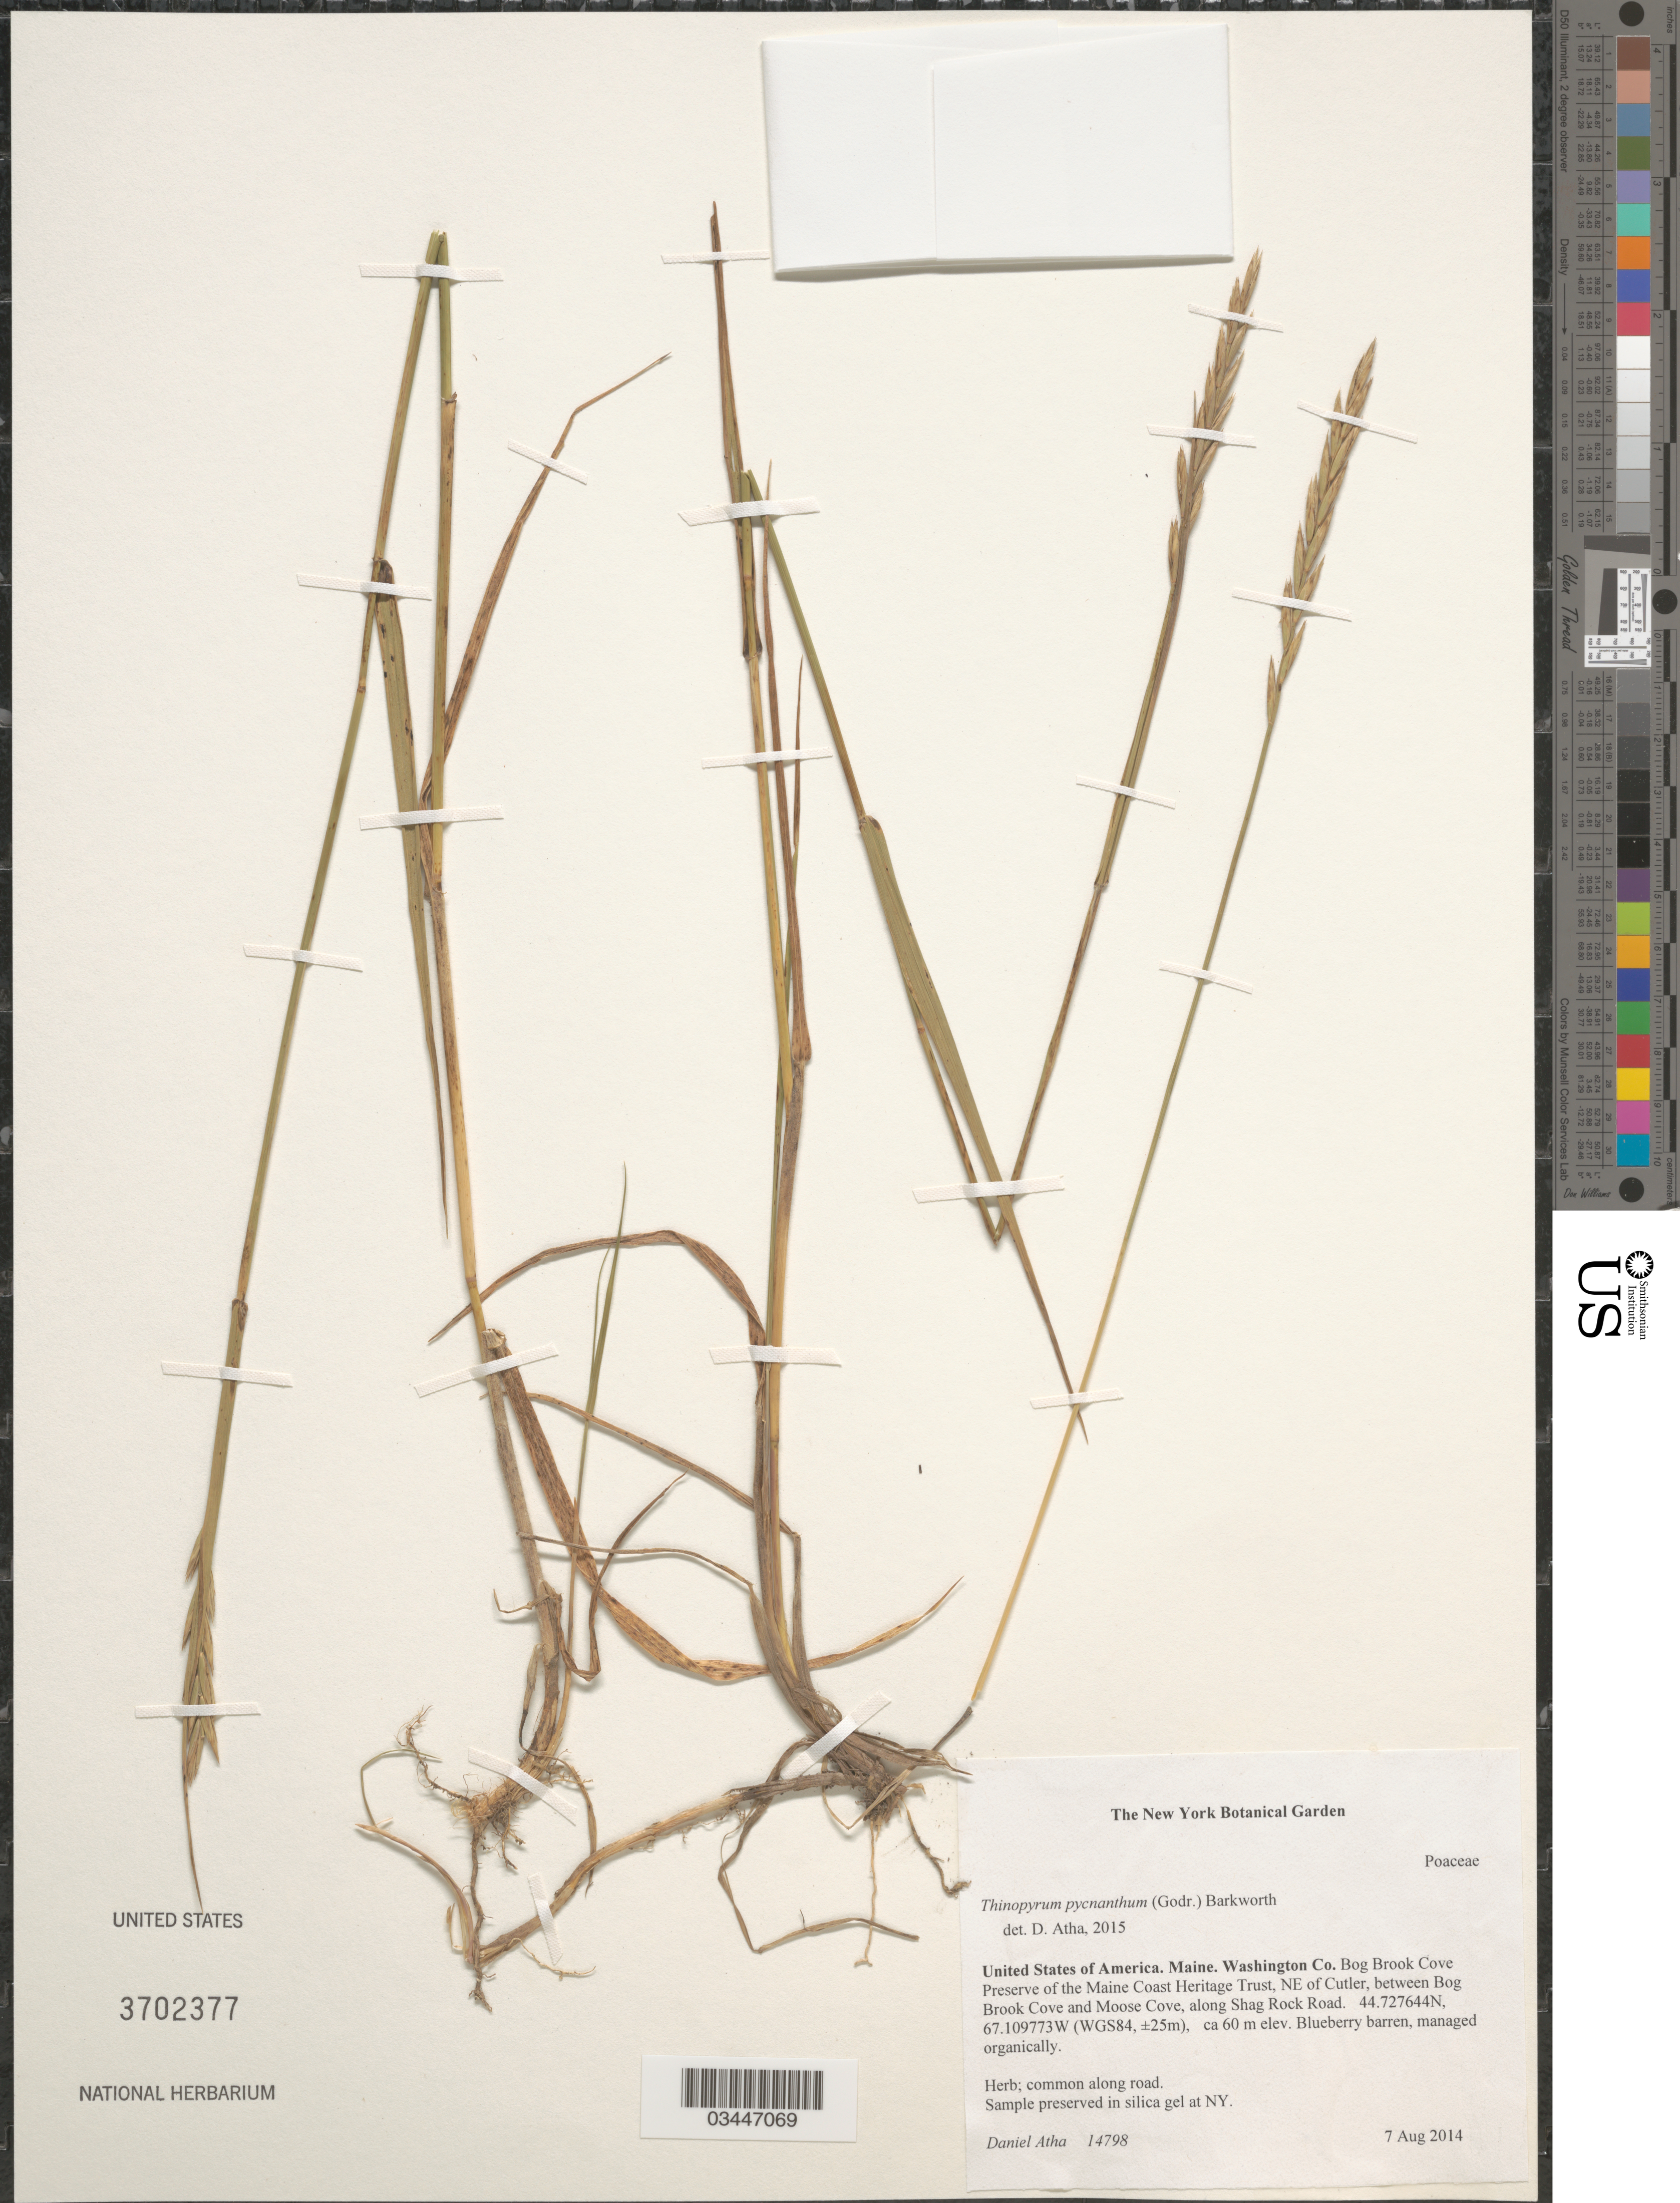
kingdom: Plantae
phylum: Tracheophyta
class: Liliopsida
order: Poales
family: Poaceae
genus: Thinopyrum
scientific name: Thinopyrum pycnanthum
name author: (Godr.) Barkworth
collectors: D. Atha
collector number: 14798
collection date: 2014-08-07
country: United States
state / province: Maine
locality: Washington Co. Bog Brook Cove Preserve of the Maine Coast Heritage Trust, NE of Cutler, between Bog Brook Cove and Moose Cove, along Shag Rock Road. (WGS84, ±25m).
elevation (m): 60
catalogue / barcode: US 3702377